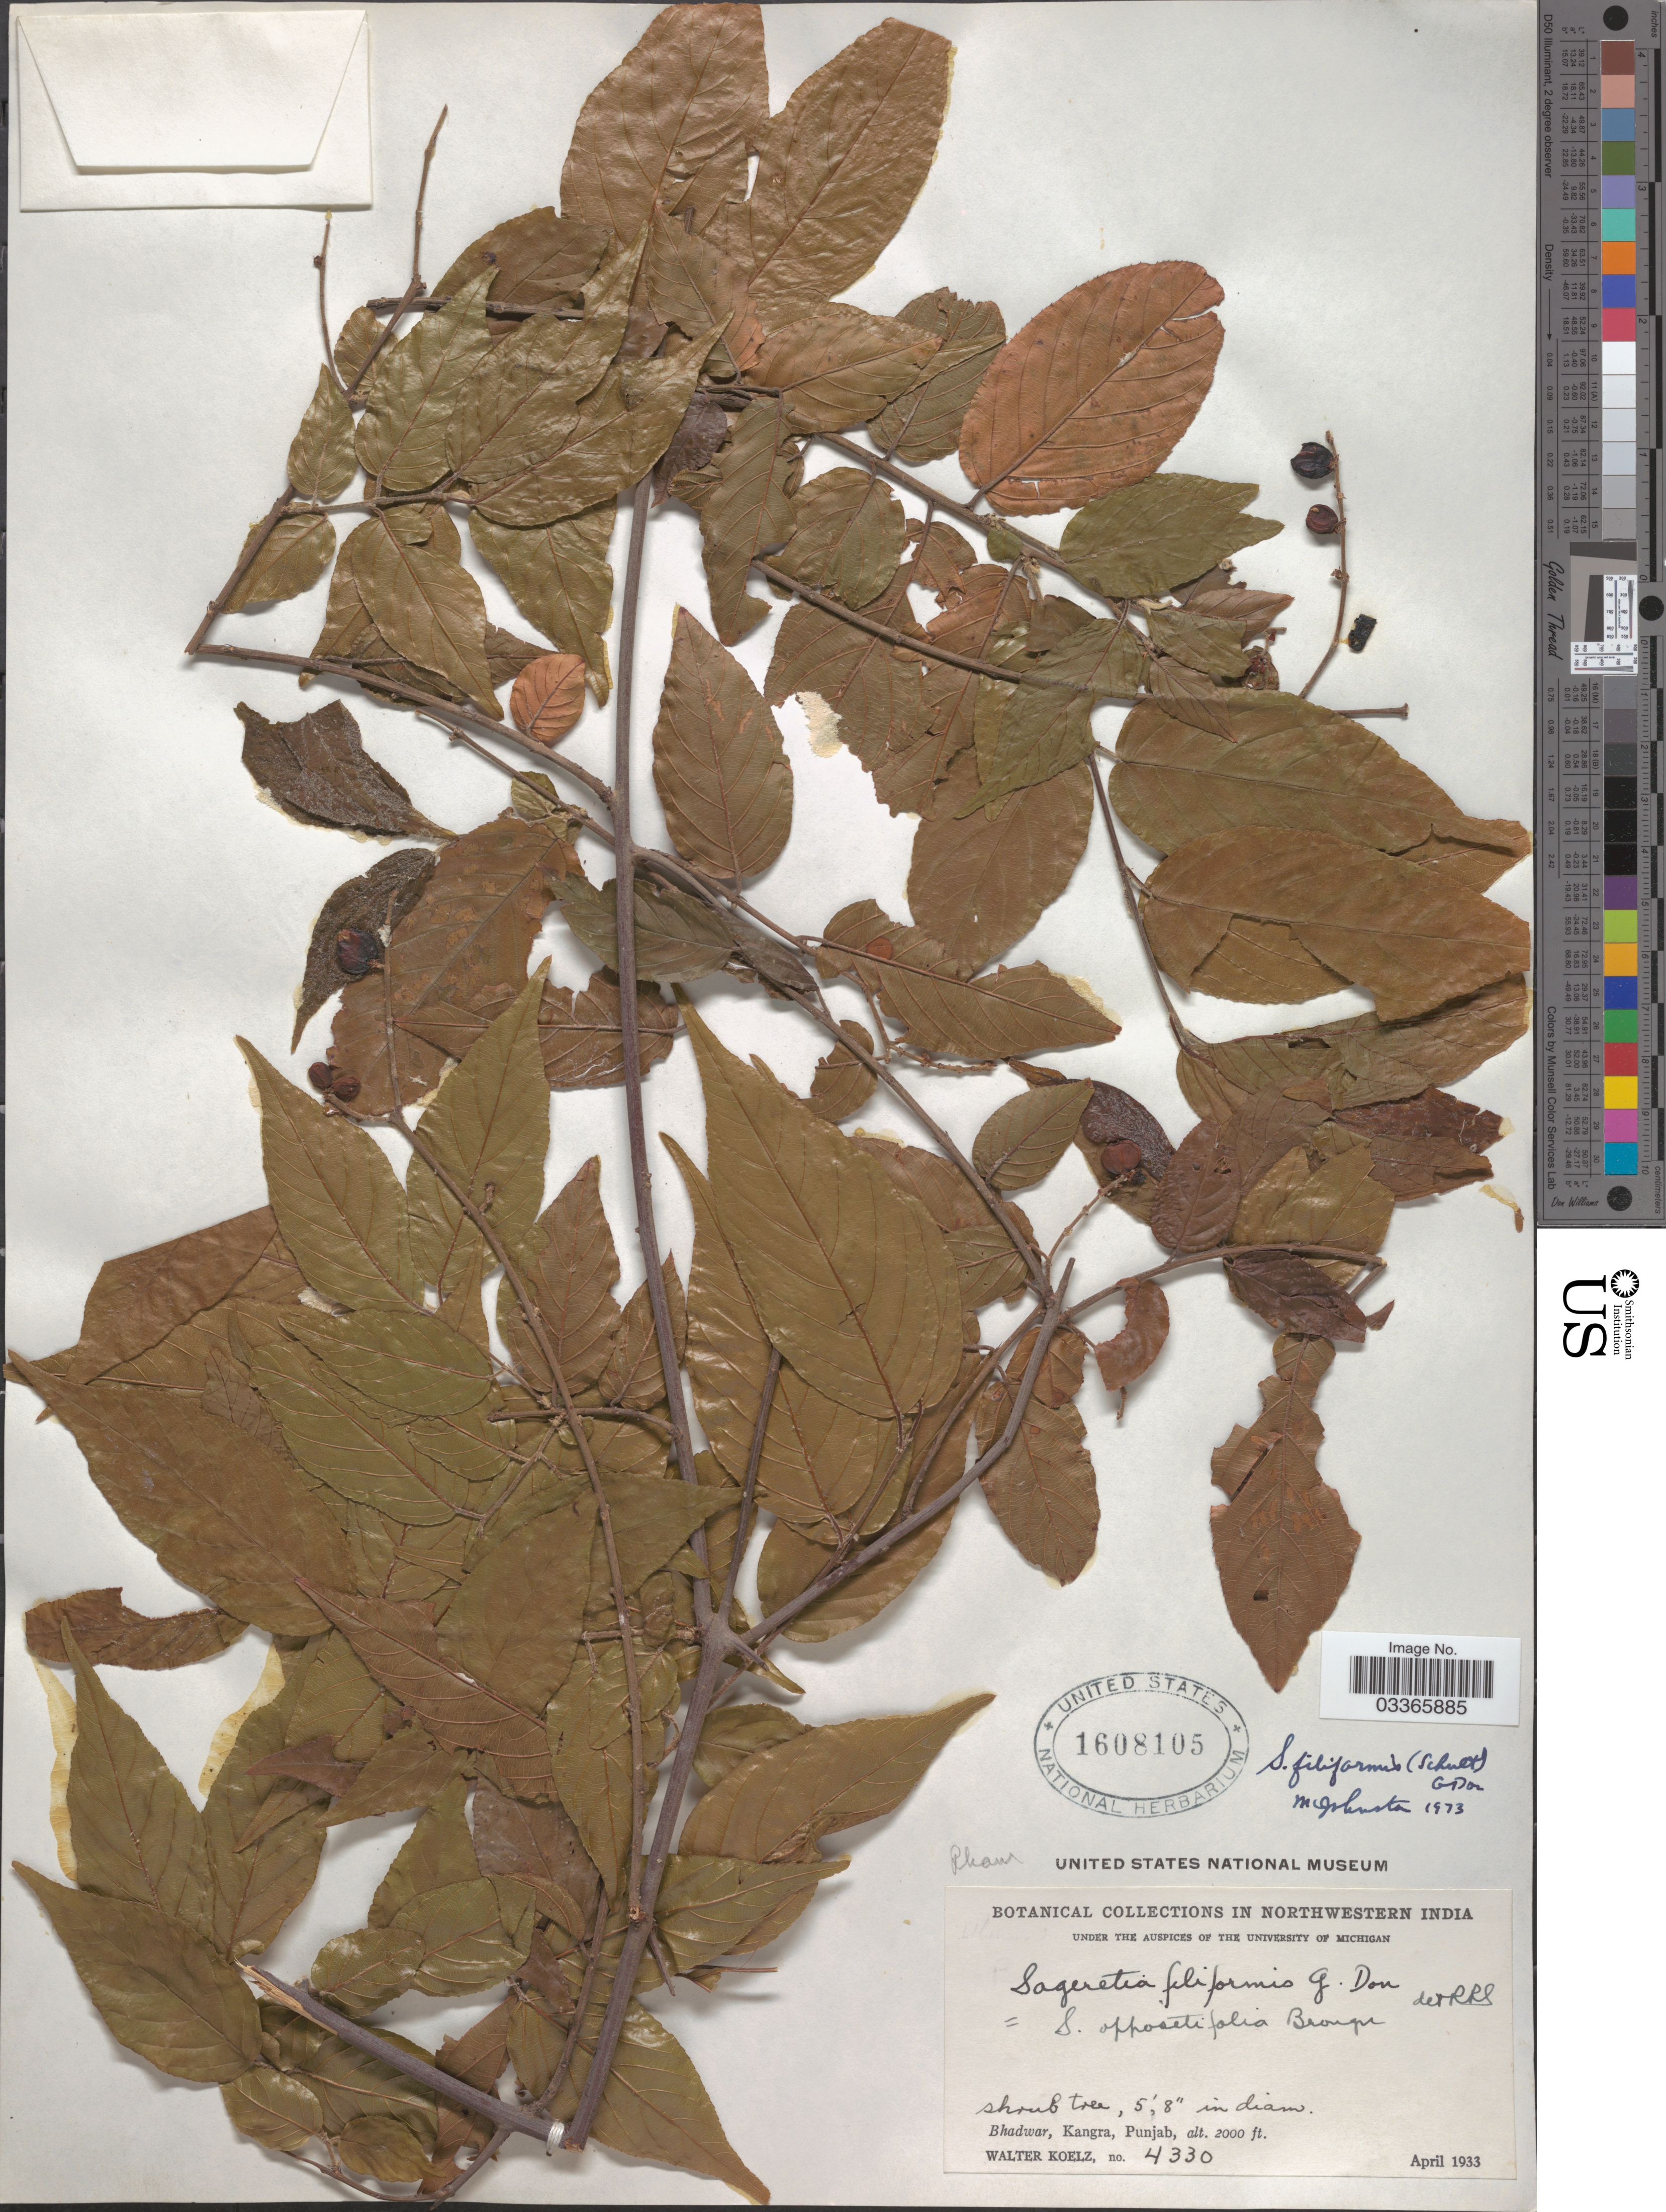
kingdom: Plantae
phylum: Tracheophyta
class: Magnoliopsida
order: Rosales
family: Rhamnaceae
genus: Sageretia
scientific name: Sageretia filiformis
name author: (Roth) G. Don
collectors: W. N. Koelz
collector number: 4330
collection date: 1933-04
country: India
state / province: Punjab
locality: Northwestern India. Bhadwar, Kangra.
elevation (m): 610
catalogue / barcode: US 1608105